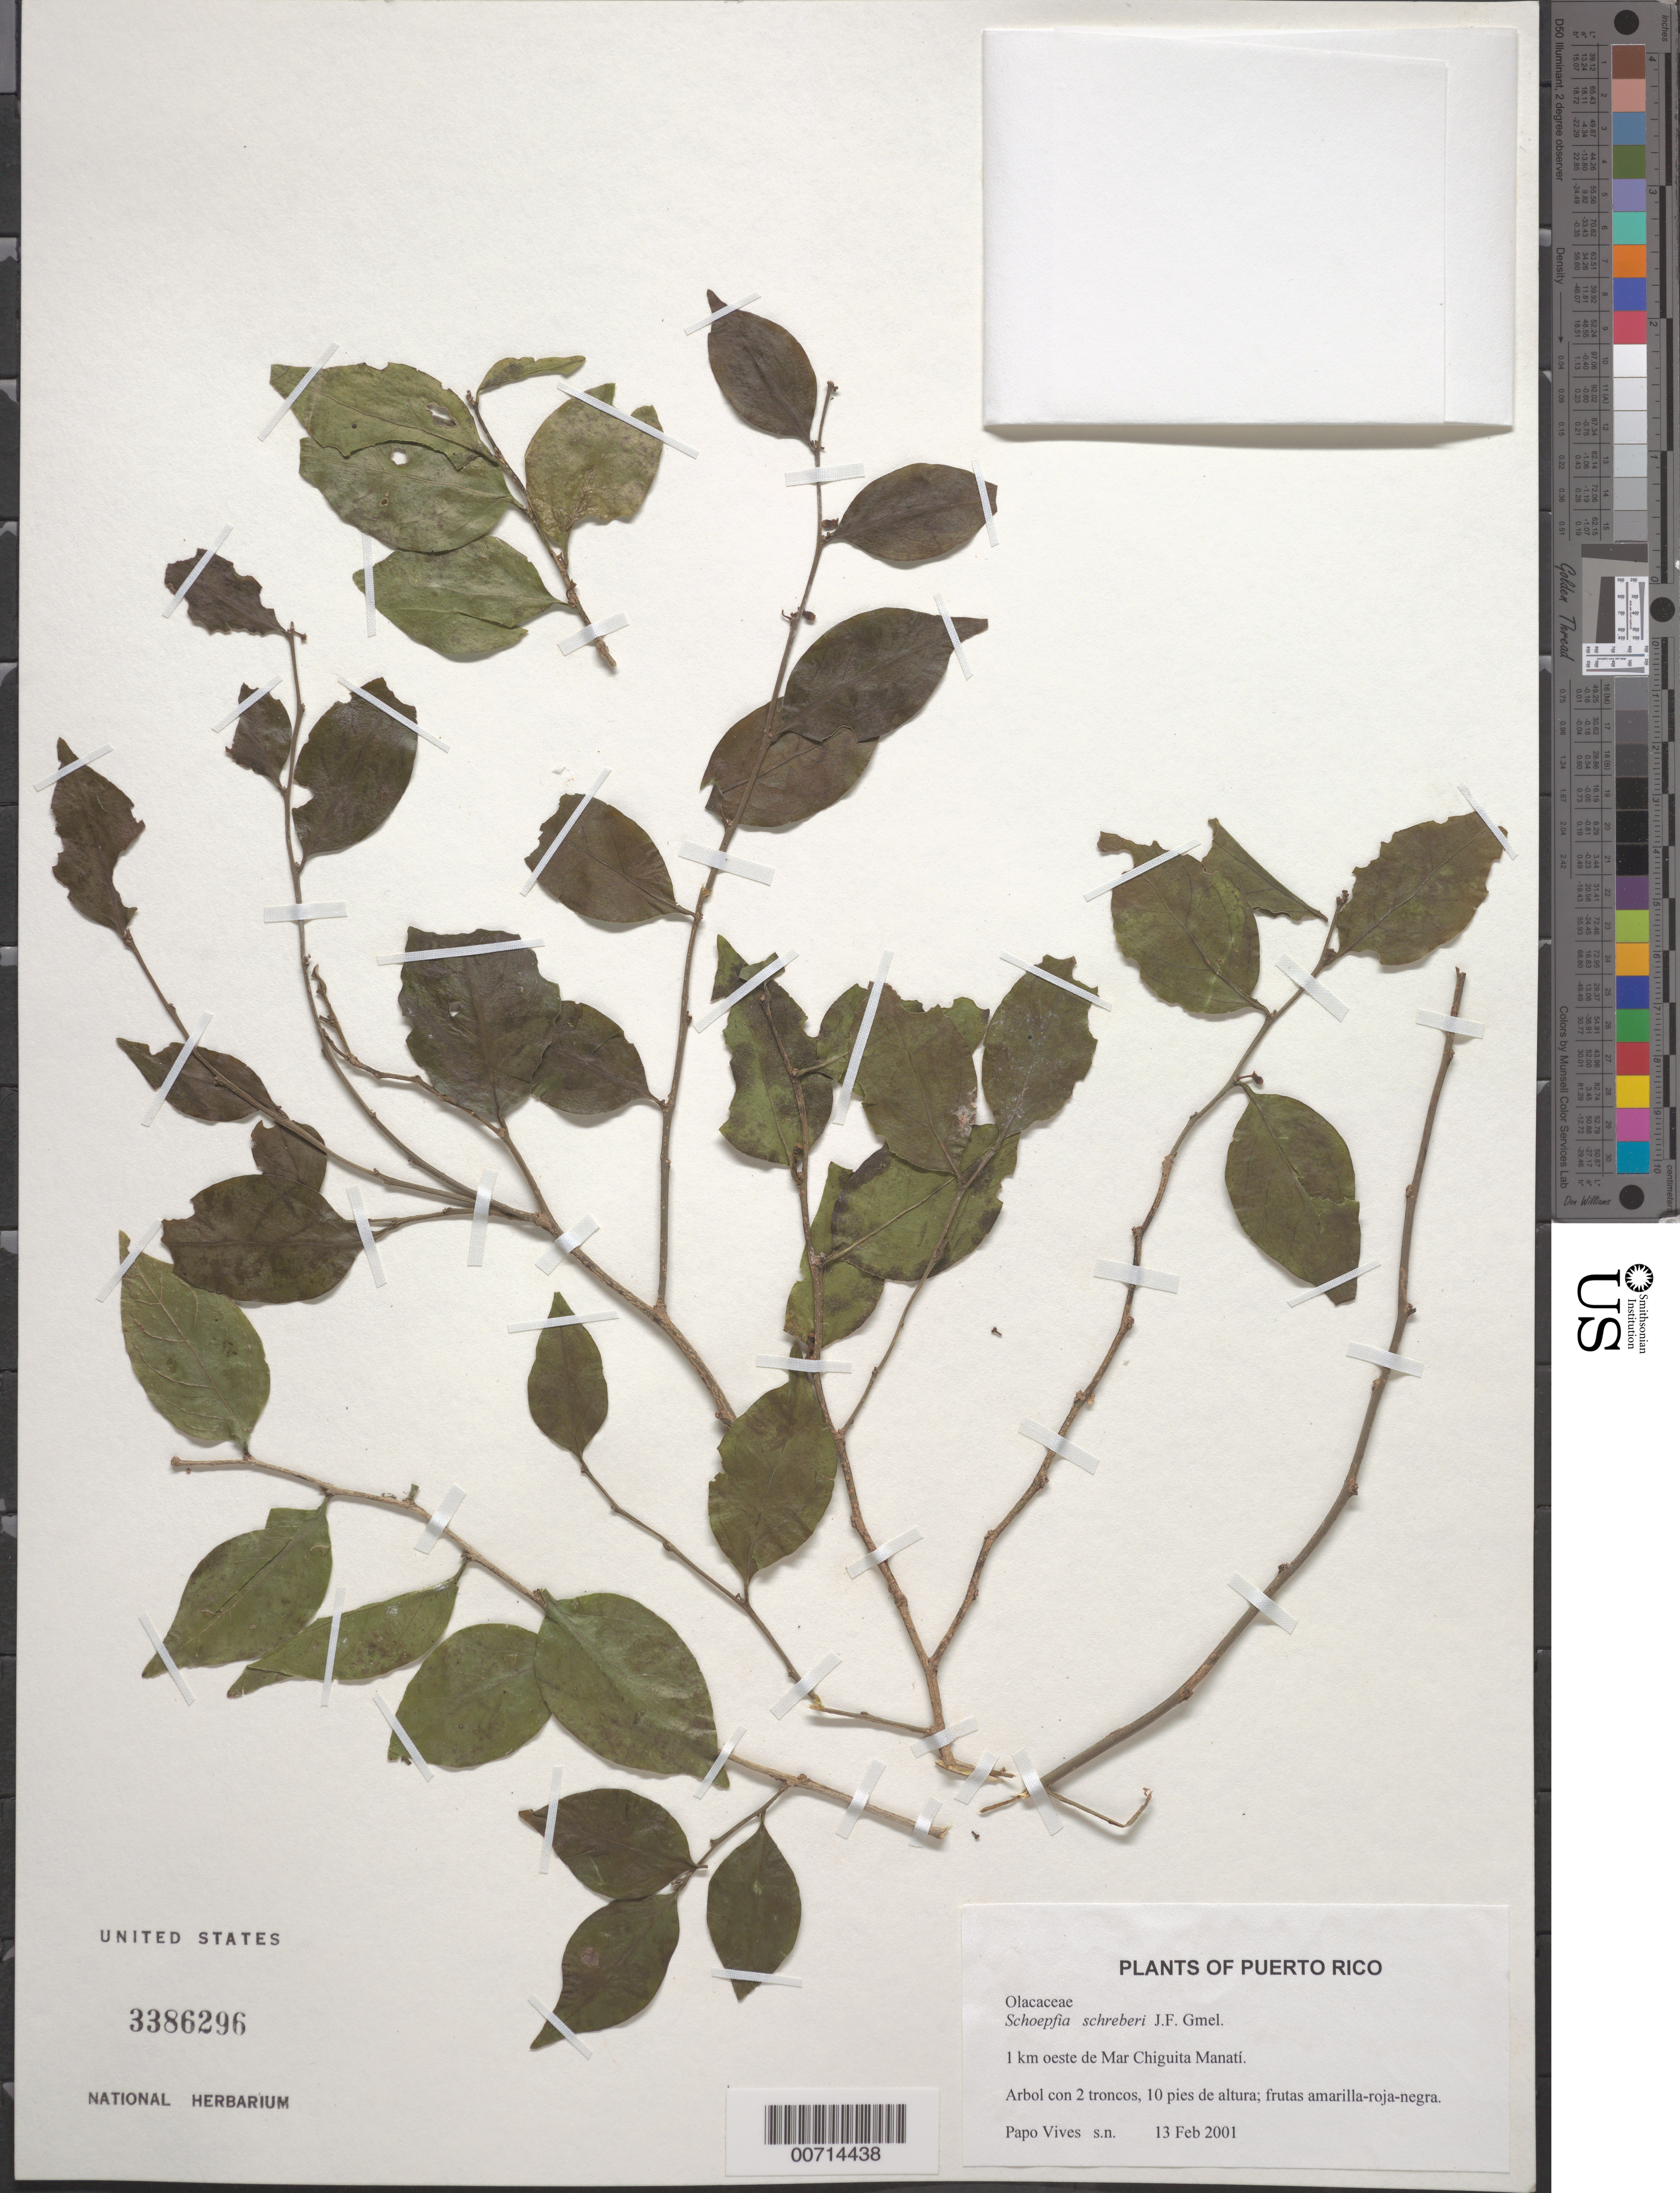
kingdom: Plantae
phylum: Tracheophyta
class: Magnoliopsida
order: Santalales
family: Schoepfiaceae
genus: Schoepfia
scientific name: Schoepfia schreberi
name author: J.F. Gmel.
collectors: P. Vives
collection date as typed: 13 Feb 2001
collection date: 2001-02-13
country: Puerto Rico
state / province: Manatí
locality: Manati; 1 km oeste de Mar Chiquita Manati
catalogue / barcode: US 3386296